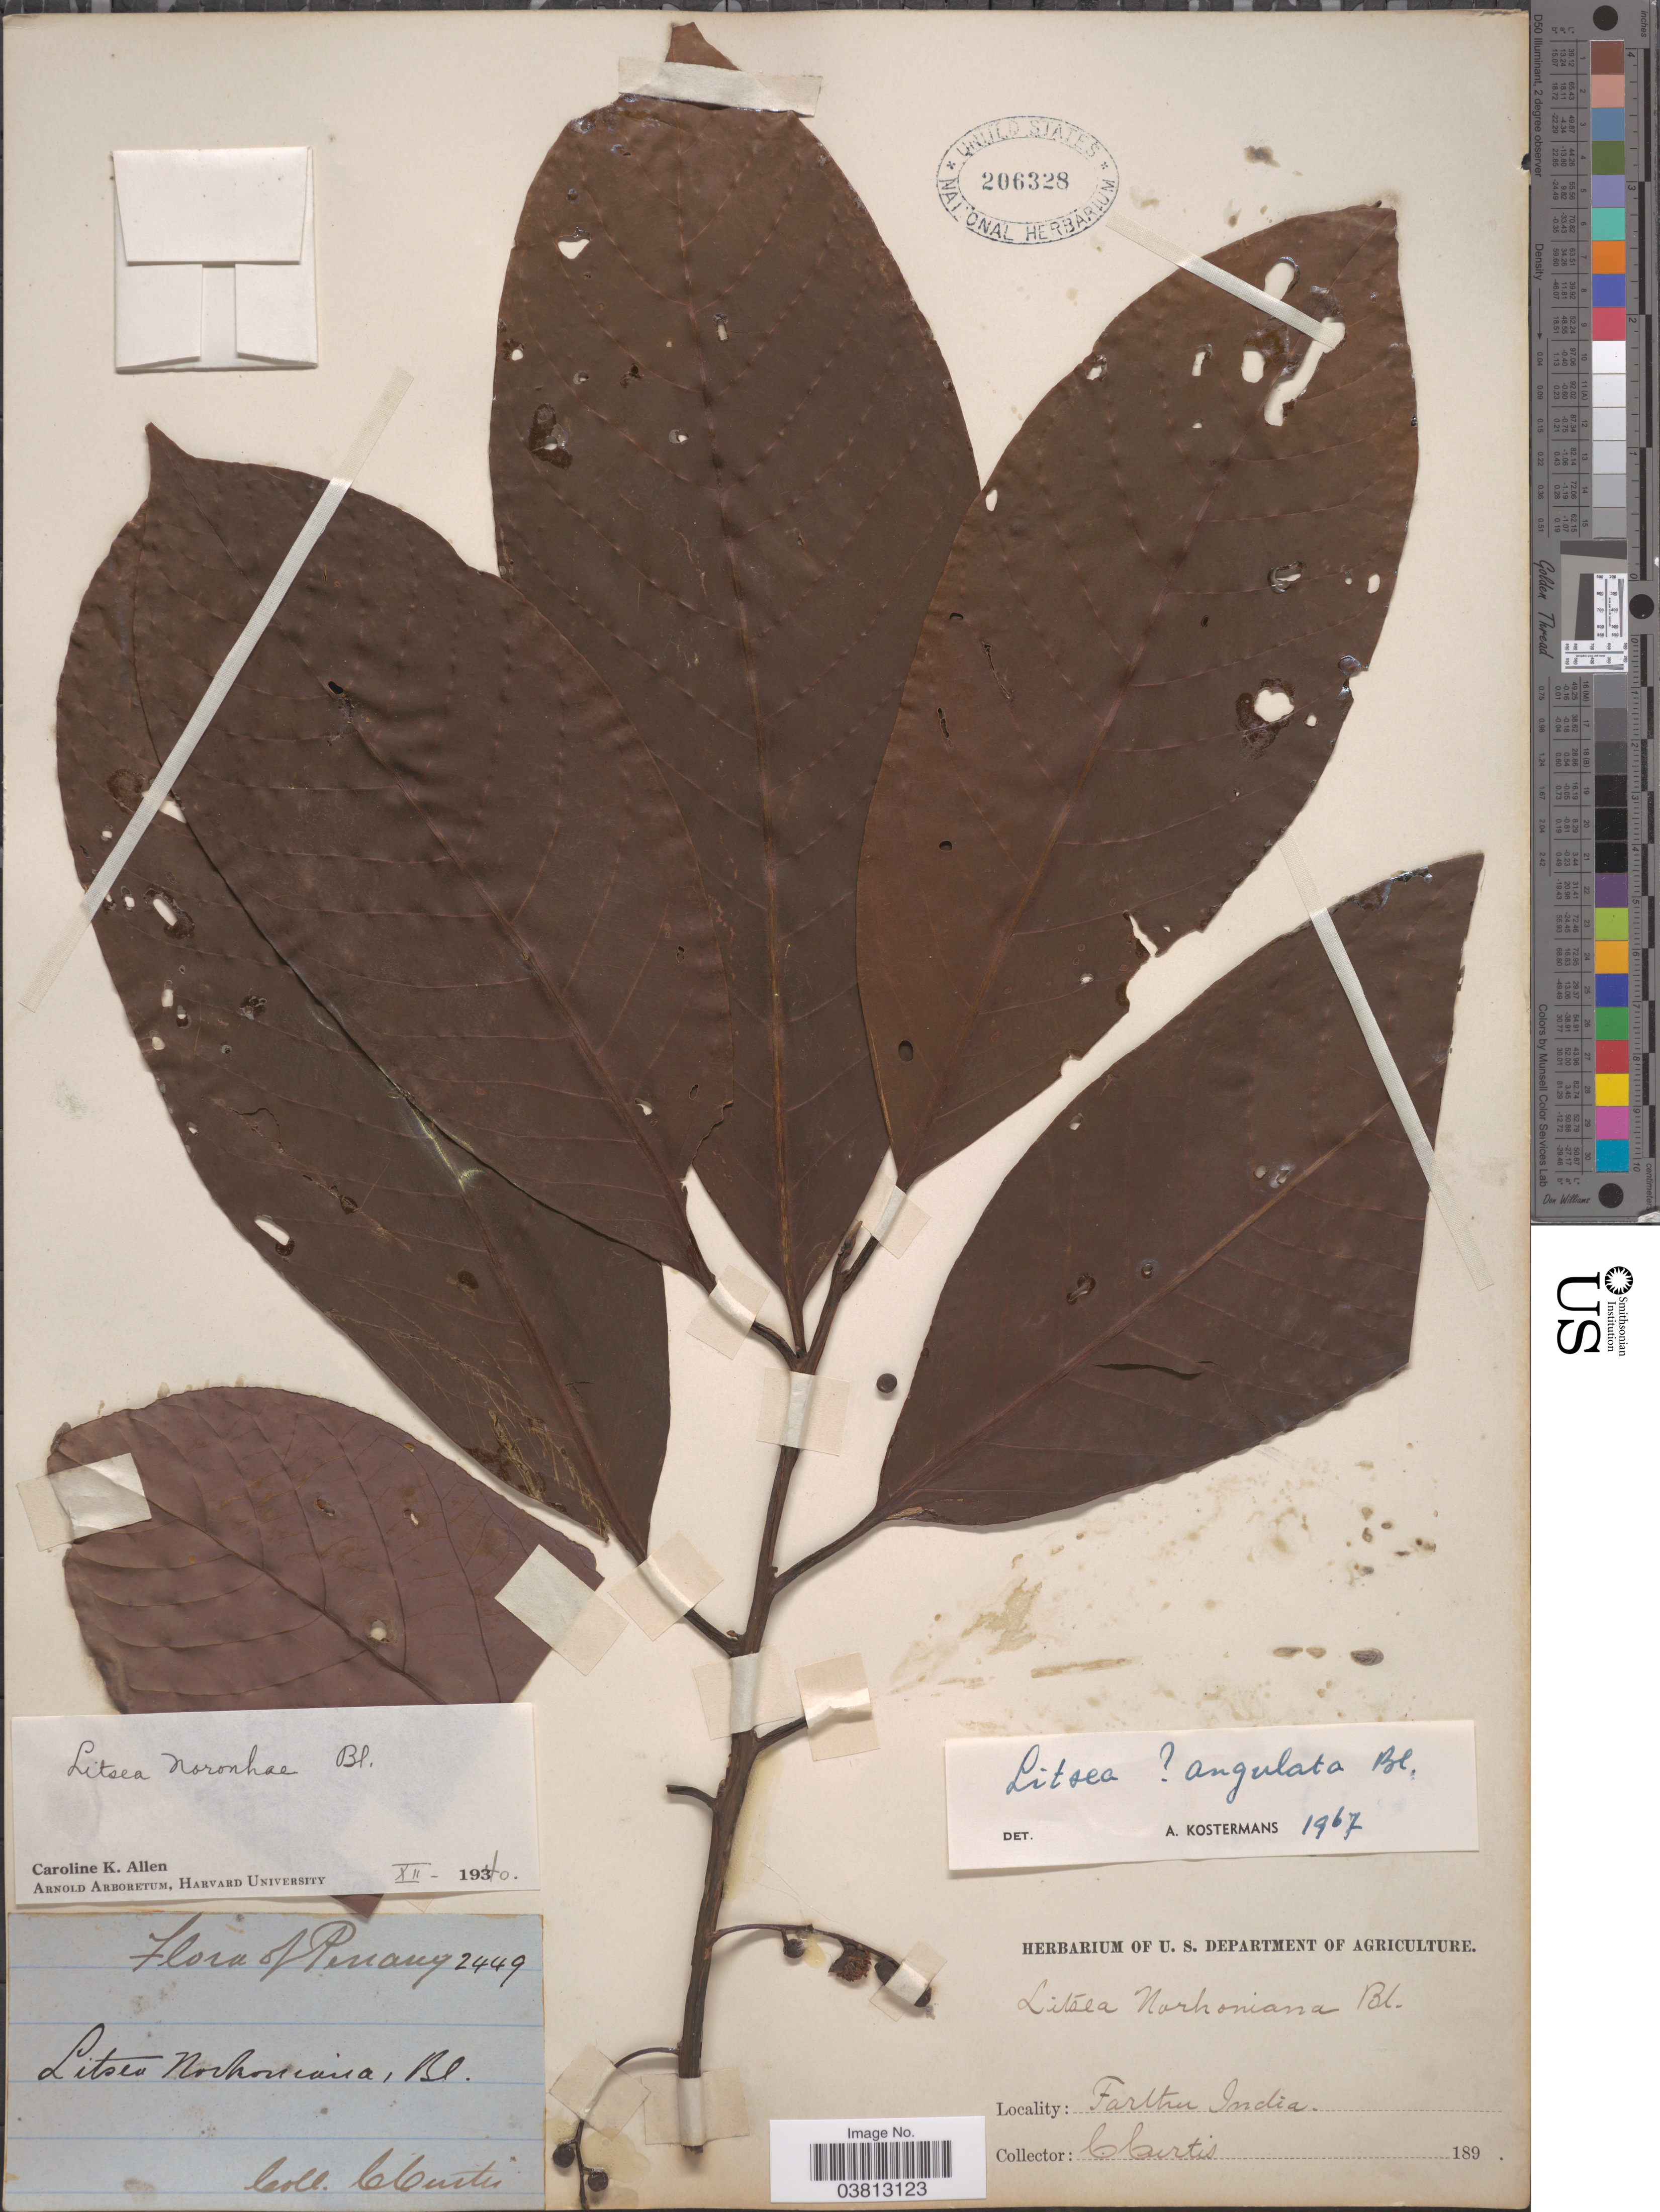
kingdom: Plantae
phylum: Tracheophyta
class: Magnoliopsida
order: Laurales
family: Lauraceae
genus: Litsea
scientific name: Litsea angulata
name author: Blume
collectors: C. Curtis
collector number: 2449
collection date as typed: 189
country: Malaysia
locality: Penang. Farther India.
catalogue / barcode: US 206328